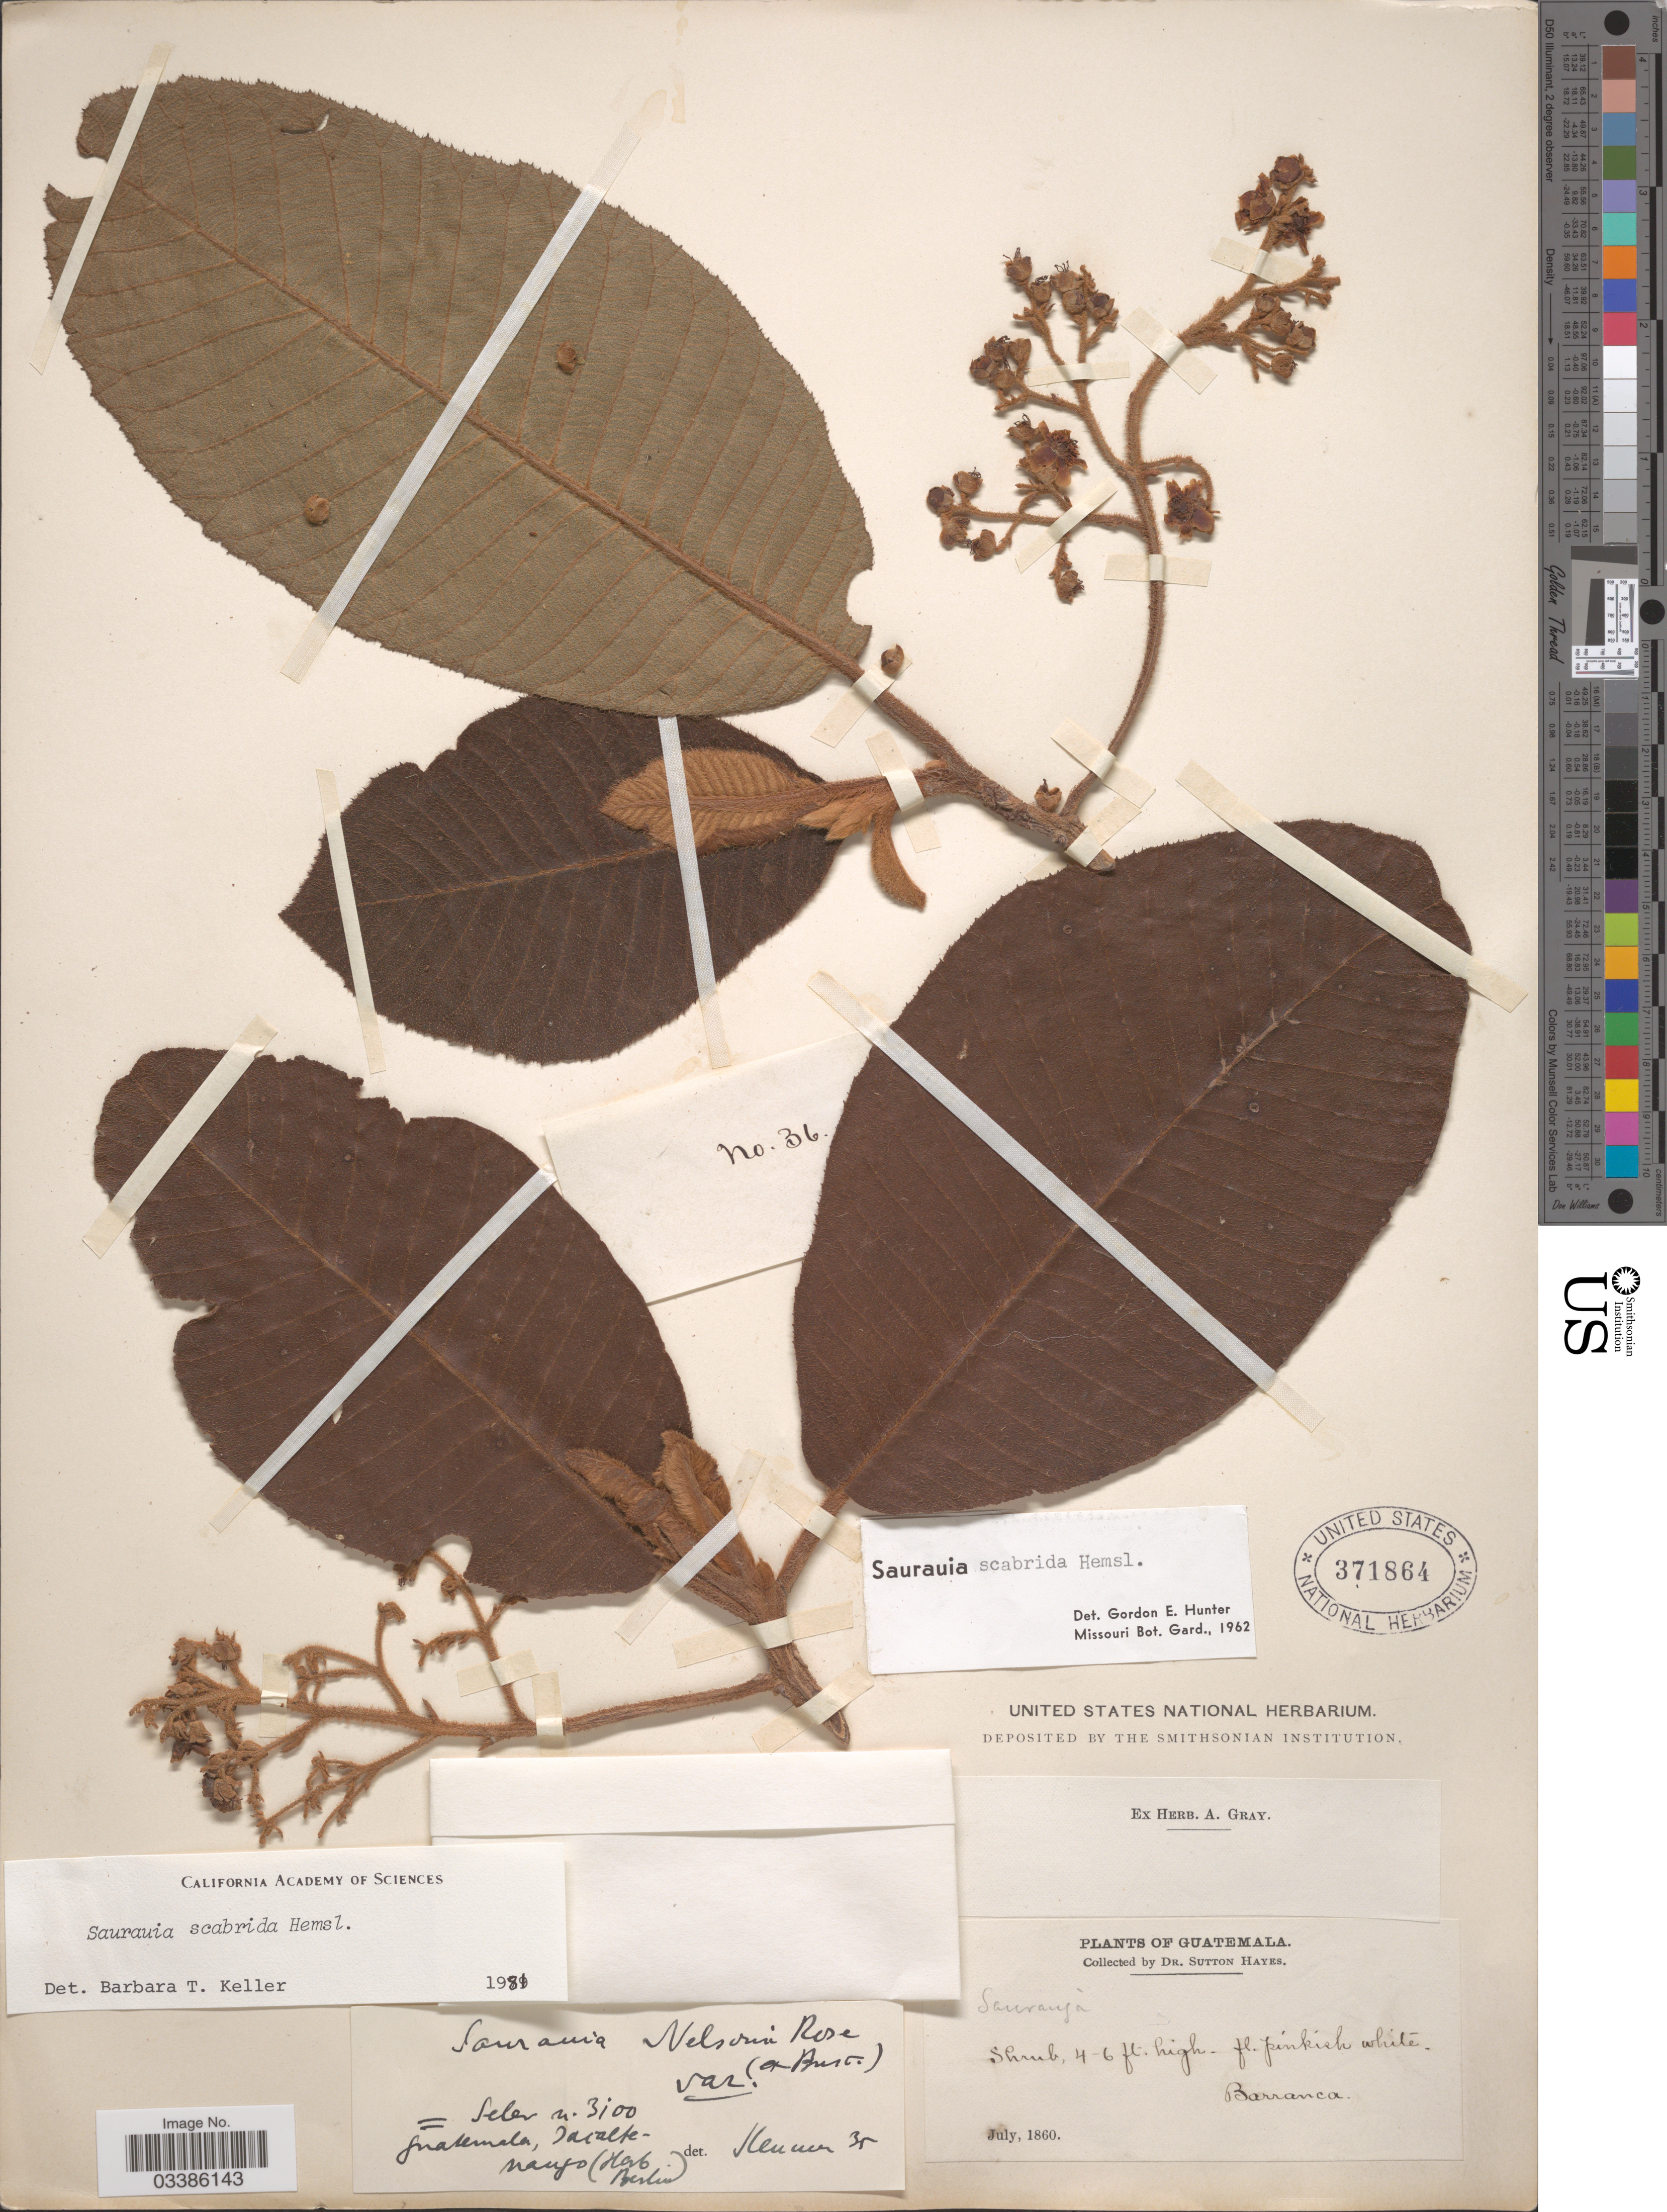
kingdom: Plantae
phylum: Tracheophyta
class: Magnoliopsida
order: Ericales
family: Actinidiaceae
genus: Saurauia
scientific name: Saurauia scabrida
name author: Hemsl.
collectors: S. Hayes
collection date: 1860-07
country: Guatemala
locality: Barranca.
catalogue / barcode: US 371864